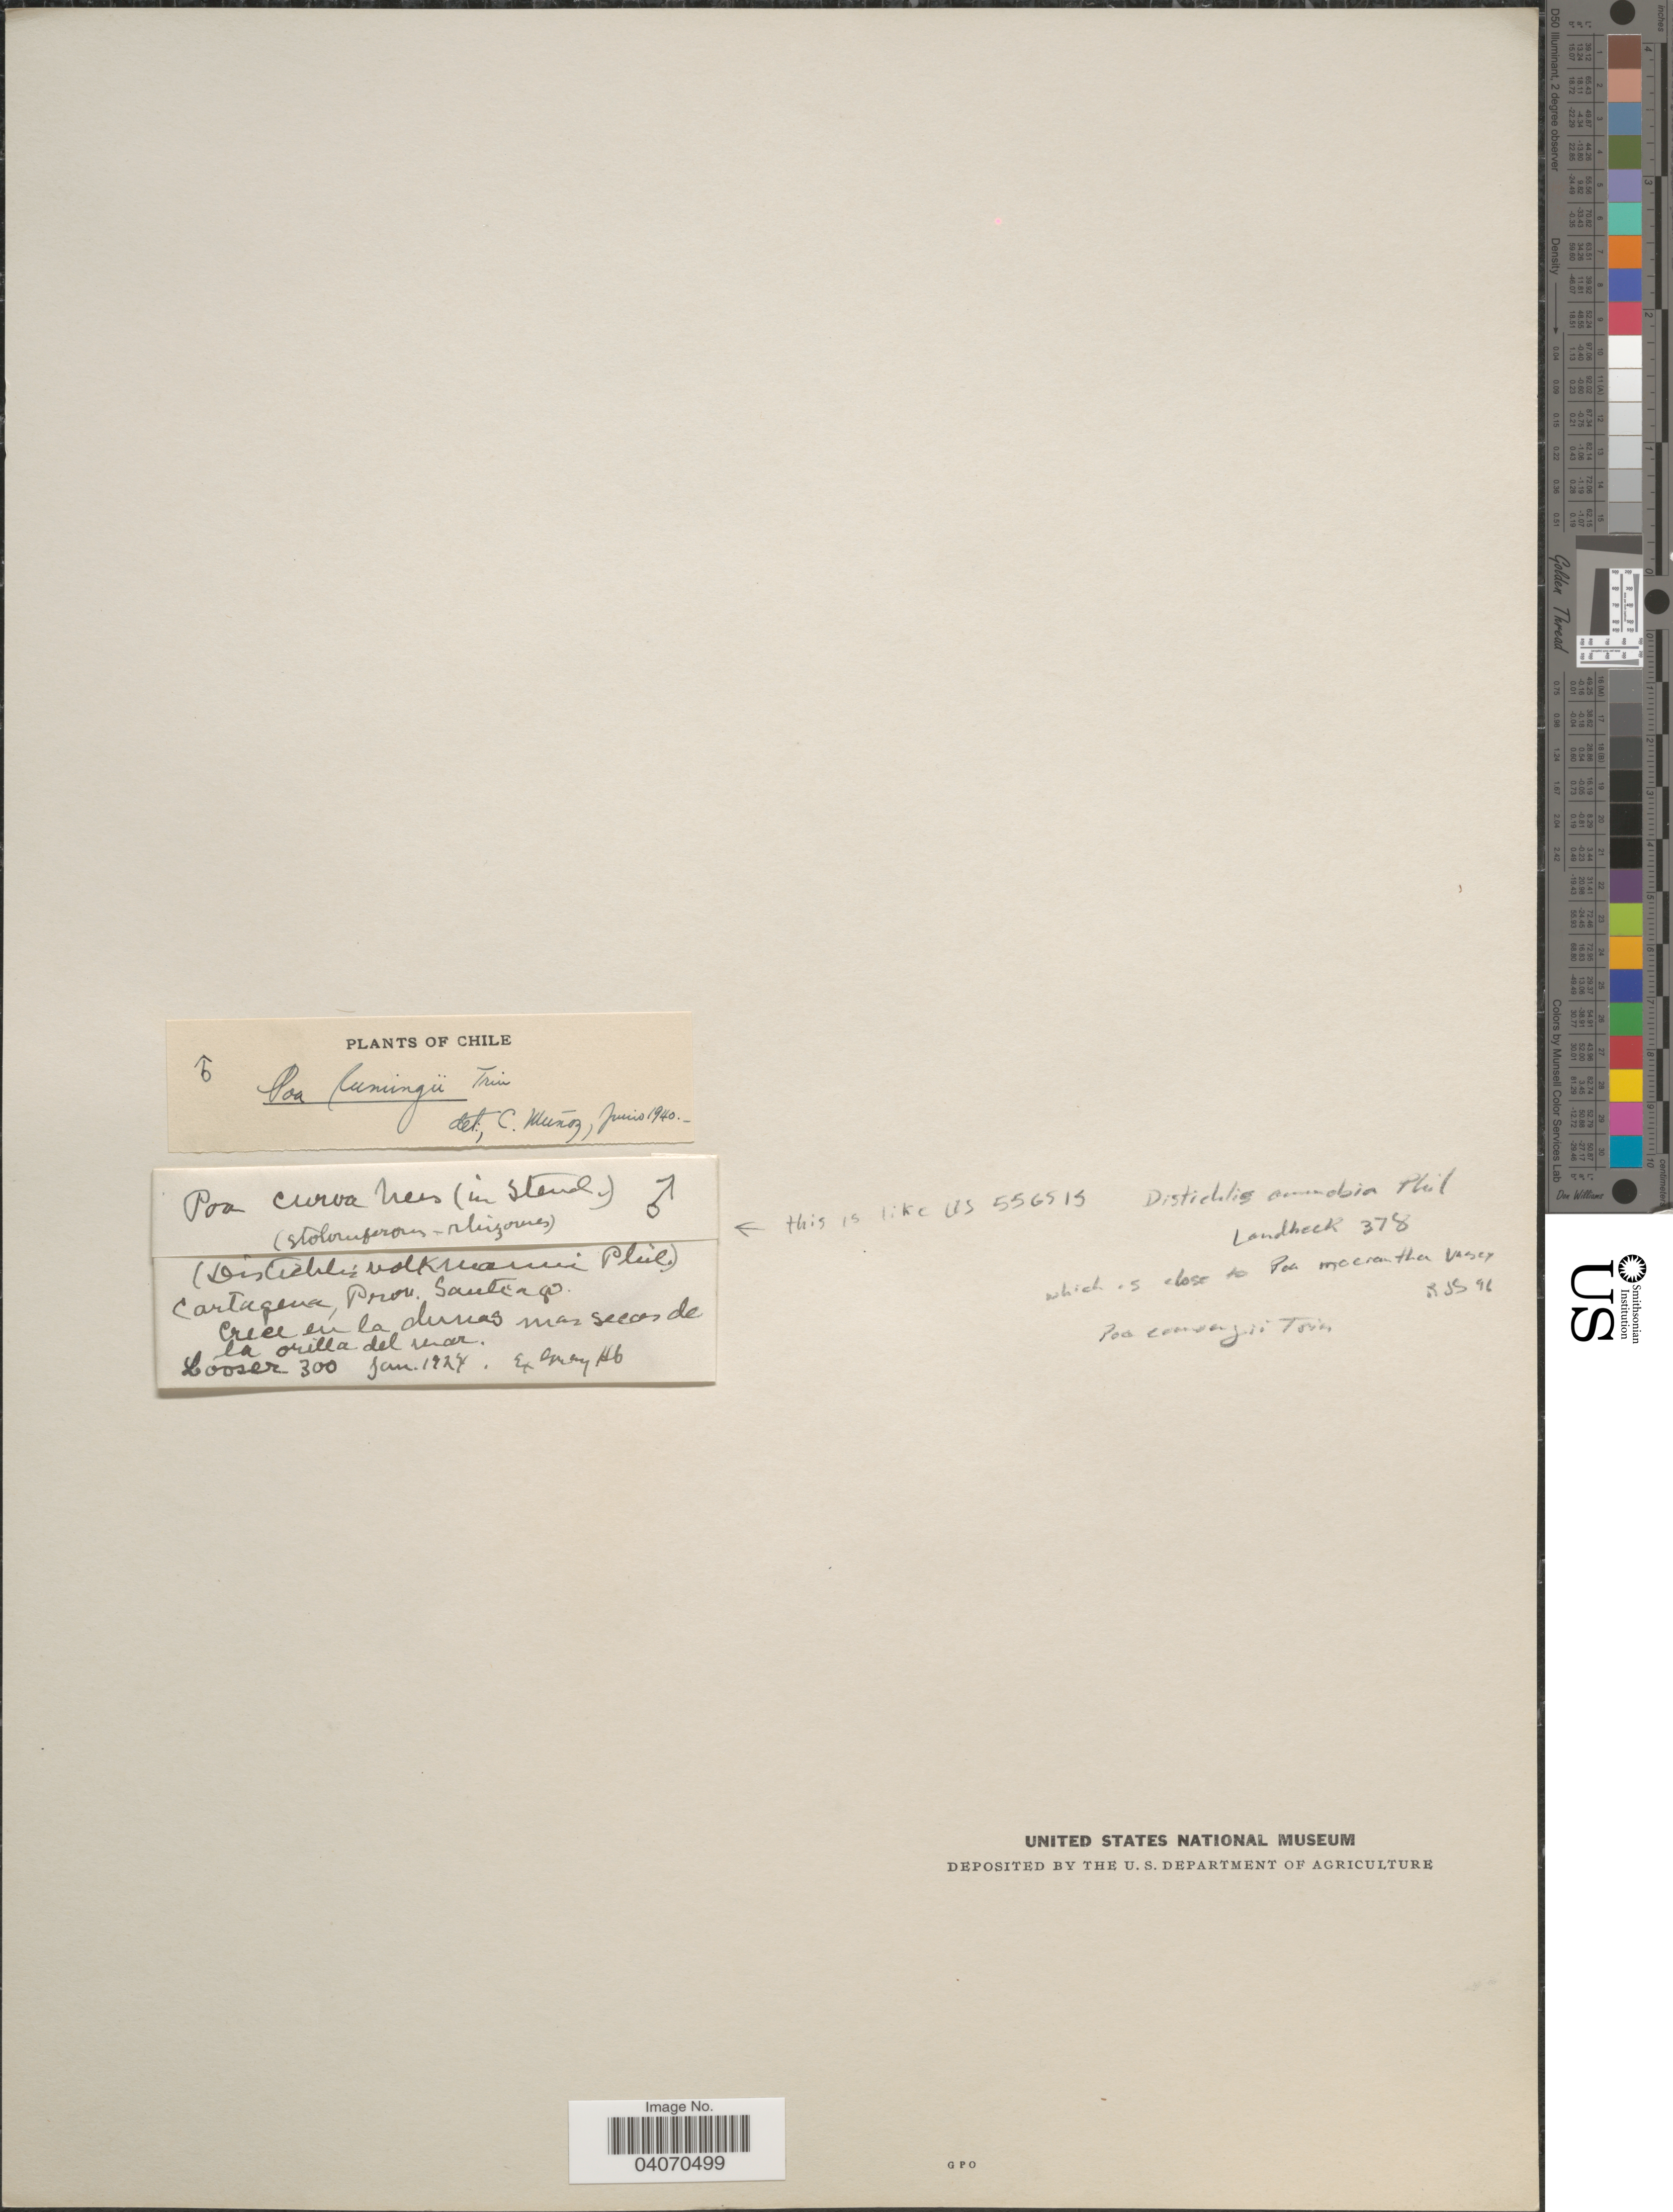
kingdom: Plantae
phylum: Tracheophyta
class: Liliopsida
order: Poales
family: Poaceae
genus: Poa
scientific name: Poa cumingii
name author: Trin.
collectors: Looser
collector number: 300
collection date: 1927-01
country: Chile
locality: Cartagena. Prov. Santiago.